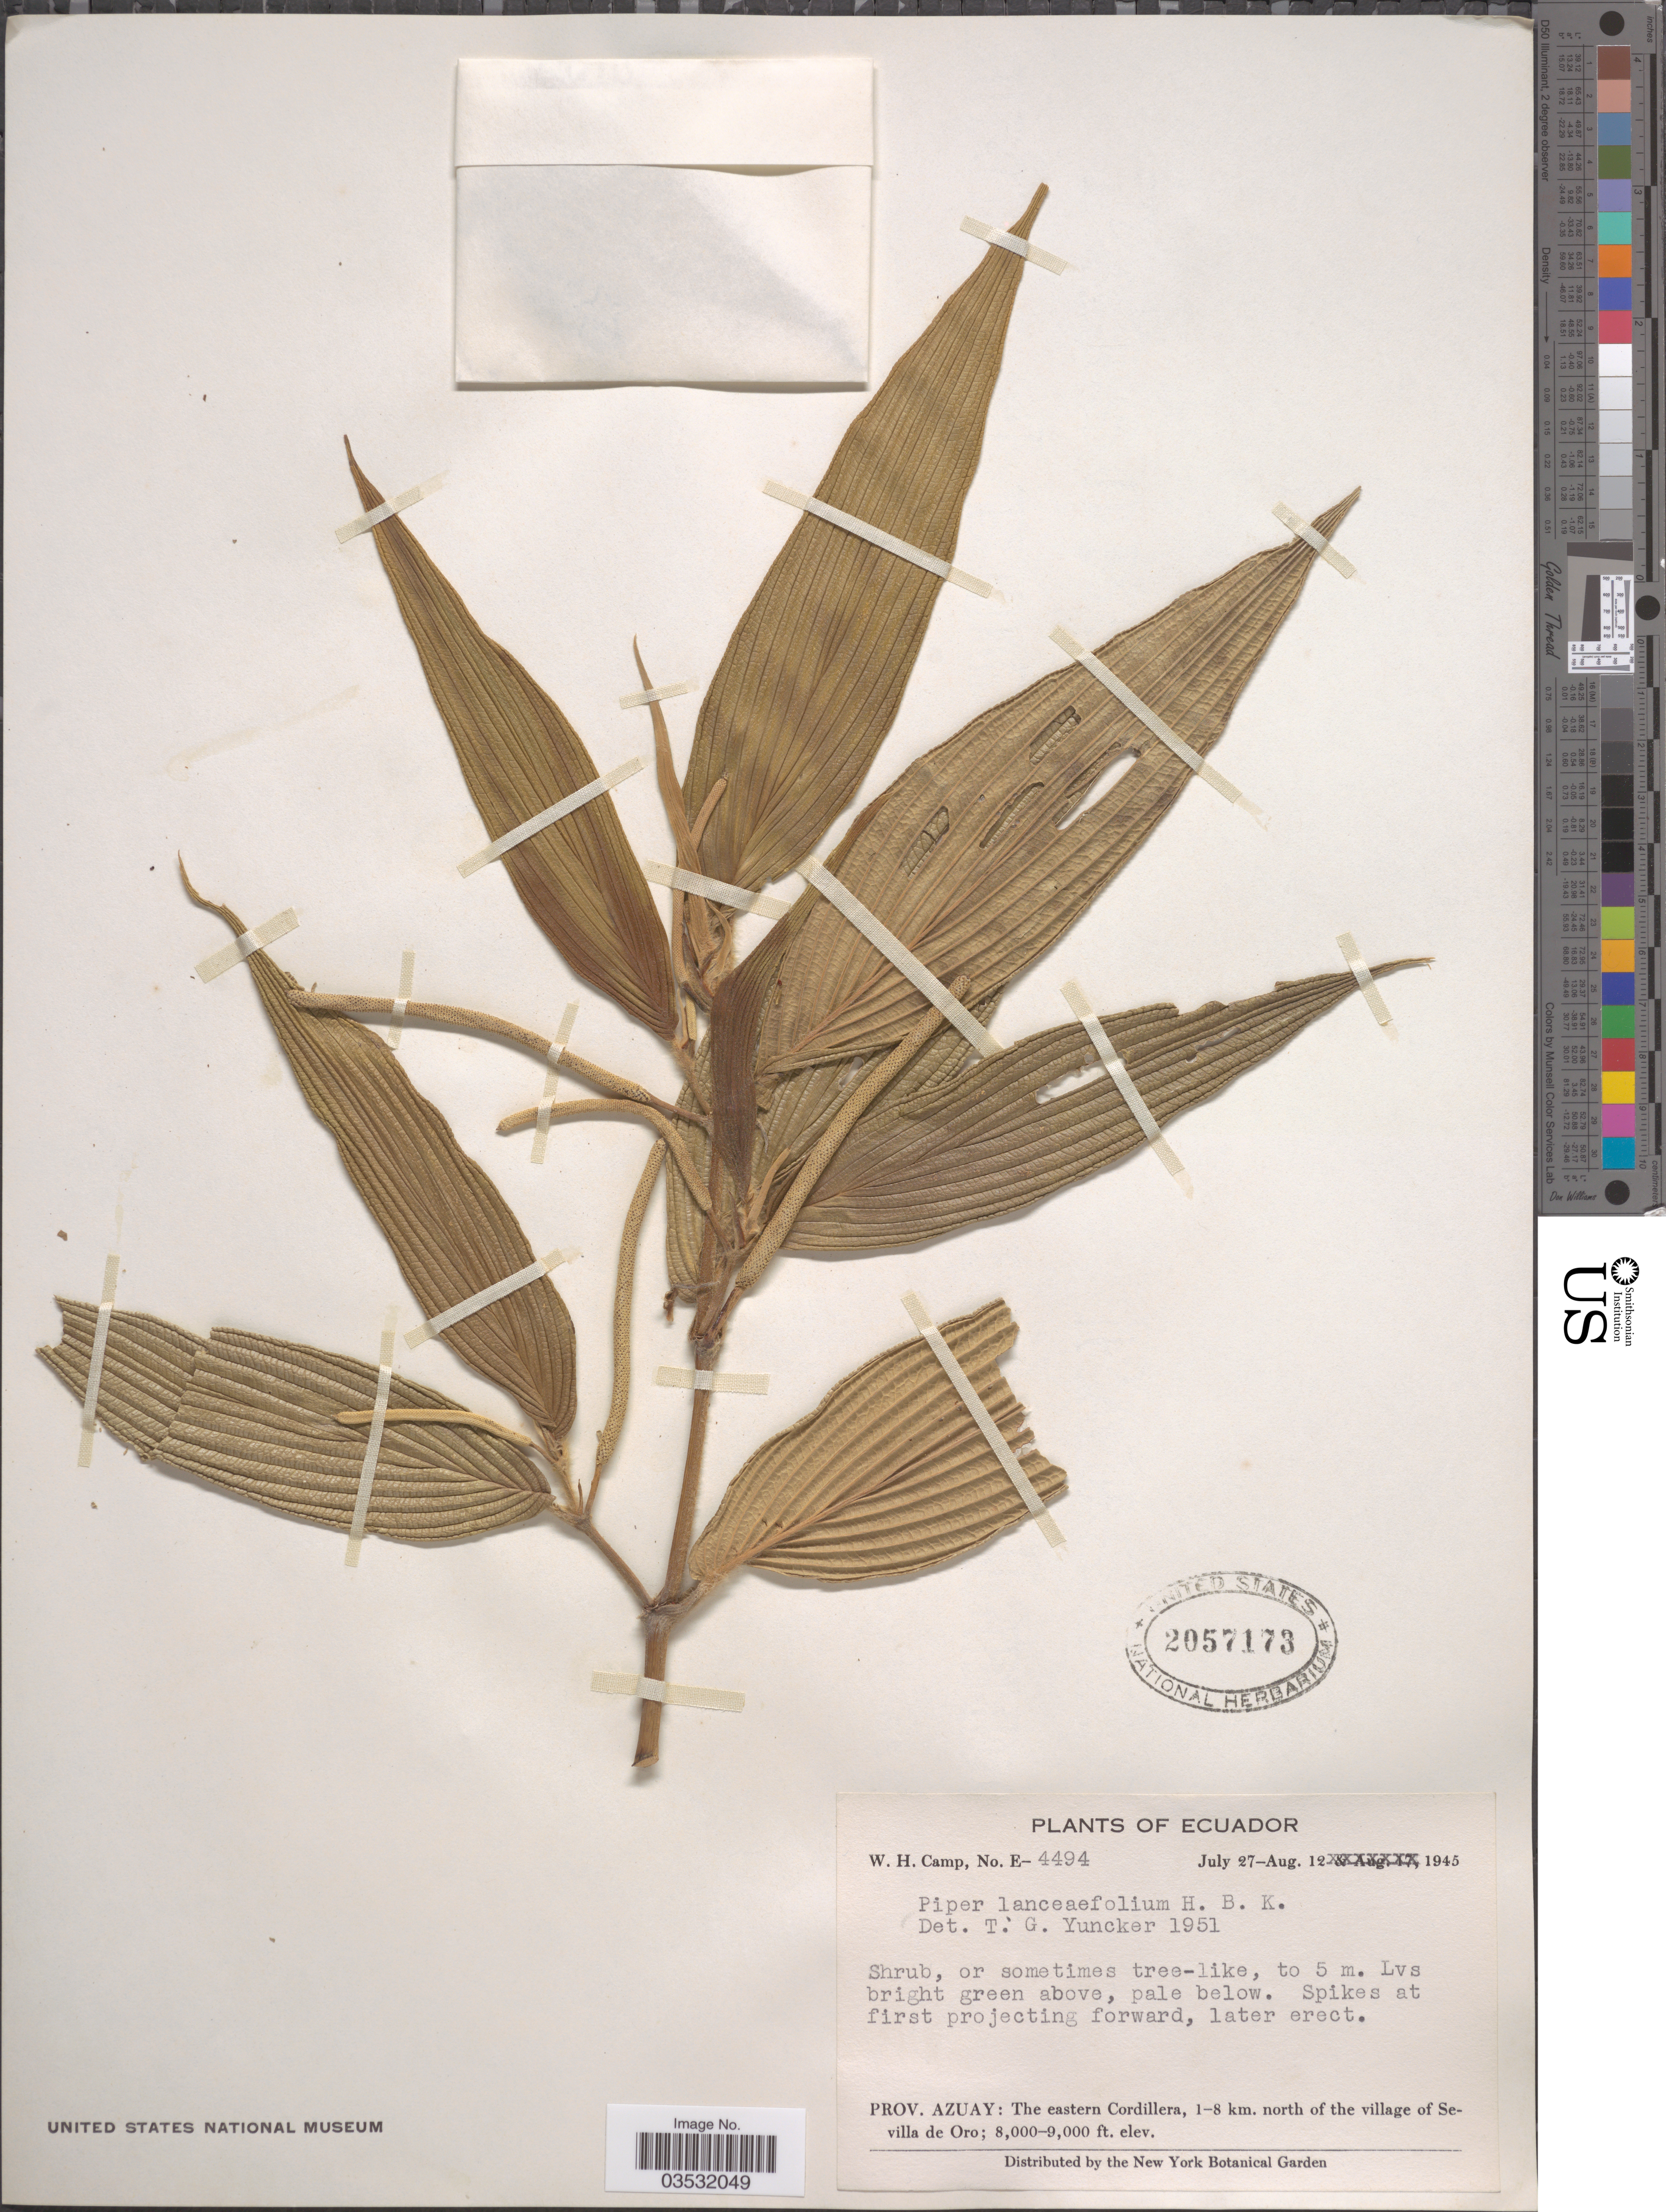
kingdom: Plantae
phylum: Tracheophyta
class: Magnoliopsida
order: Piperales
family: Piperaceae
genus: Piper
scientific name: Piper lanceifolium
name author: Kunth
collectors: W. H. Camp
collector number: E-4494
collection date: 1945-07-27/1945-08-12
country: Ecuador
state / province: Azuay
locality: The eastern Cordillera, 1-8 km. north of the village of Sevilla de Oro.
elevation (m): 2438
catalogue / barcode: US 2057173